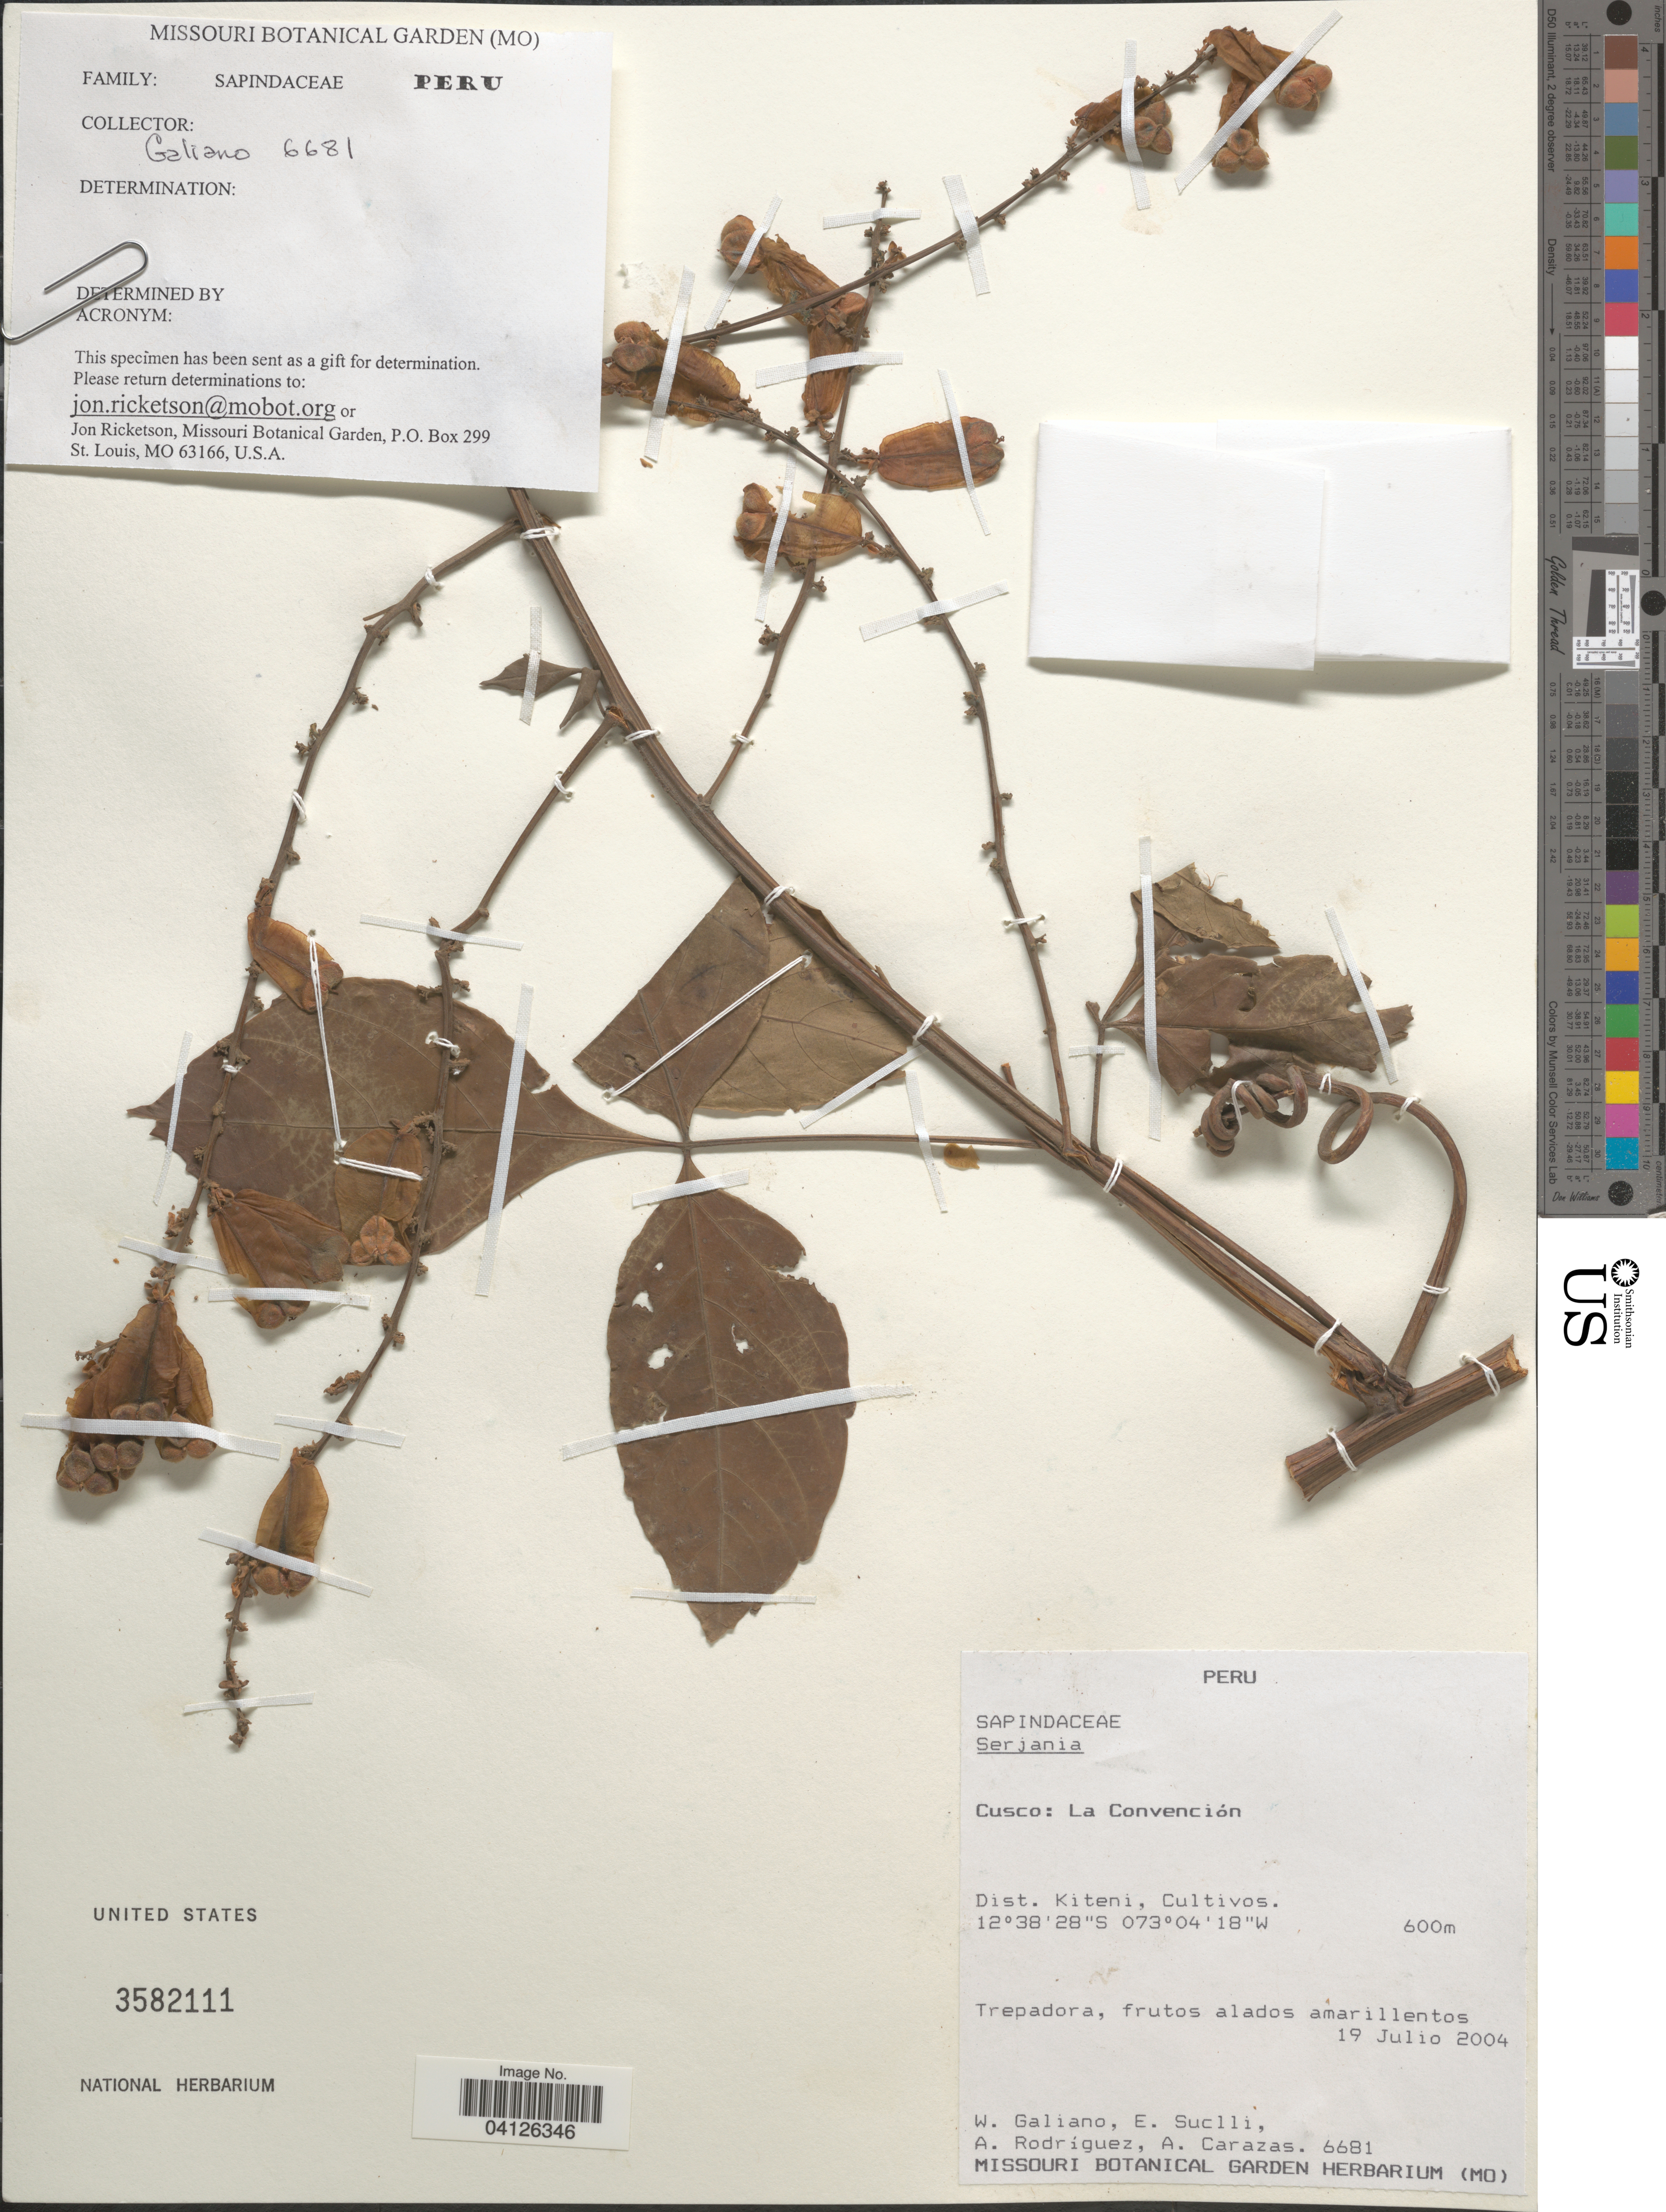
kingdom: Plantae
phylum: Tracheophyta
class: Magnoliopsida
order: Sapindales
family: Sapindaceae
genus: Serjania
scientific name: Serjania sp.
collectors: W. Galiano, E. Suclli, A. Rodríguez & A. Carazas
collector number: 6681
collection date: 2004-07-19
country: Peru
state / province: Cusco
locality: La Convención. Dist. Kiteni.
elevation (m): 600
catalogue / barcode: US 3582111